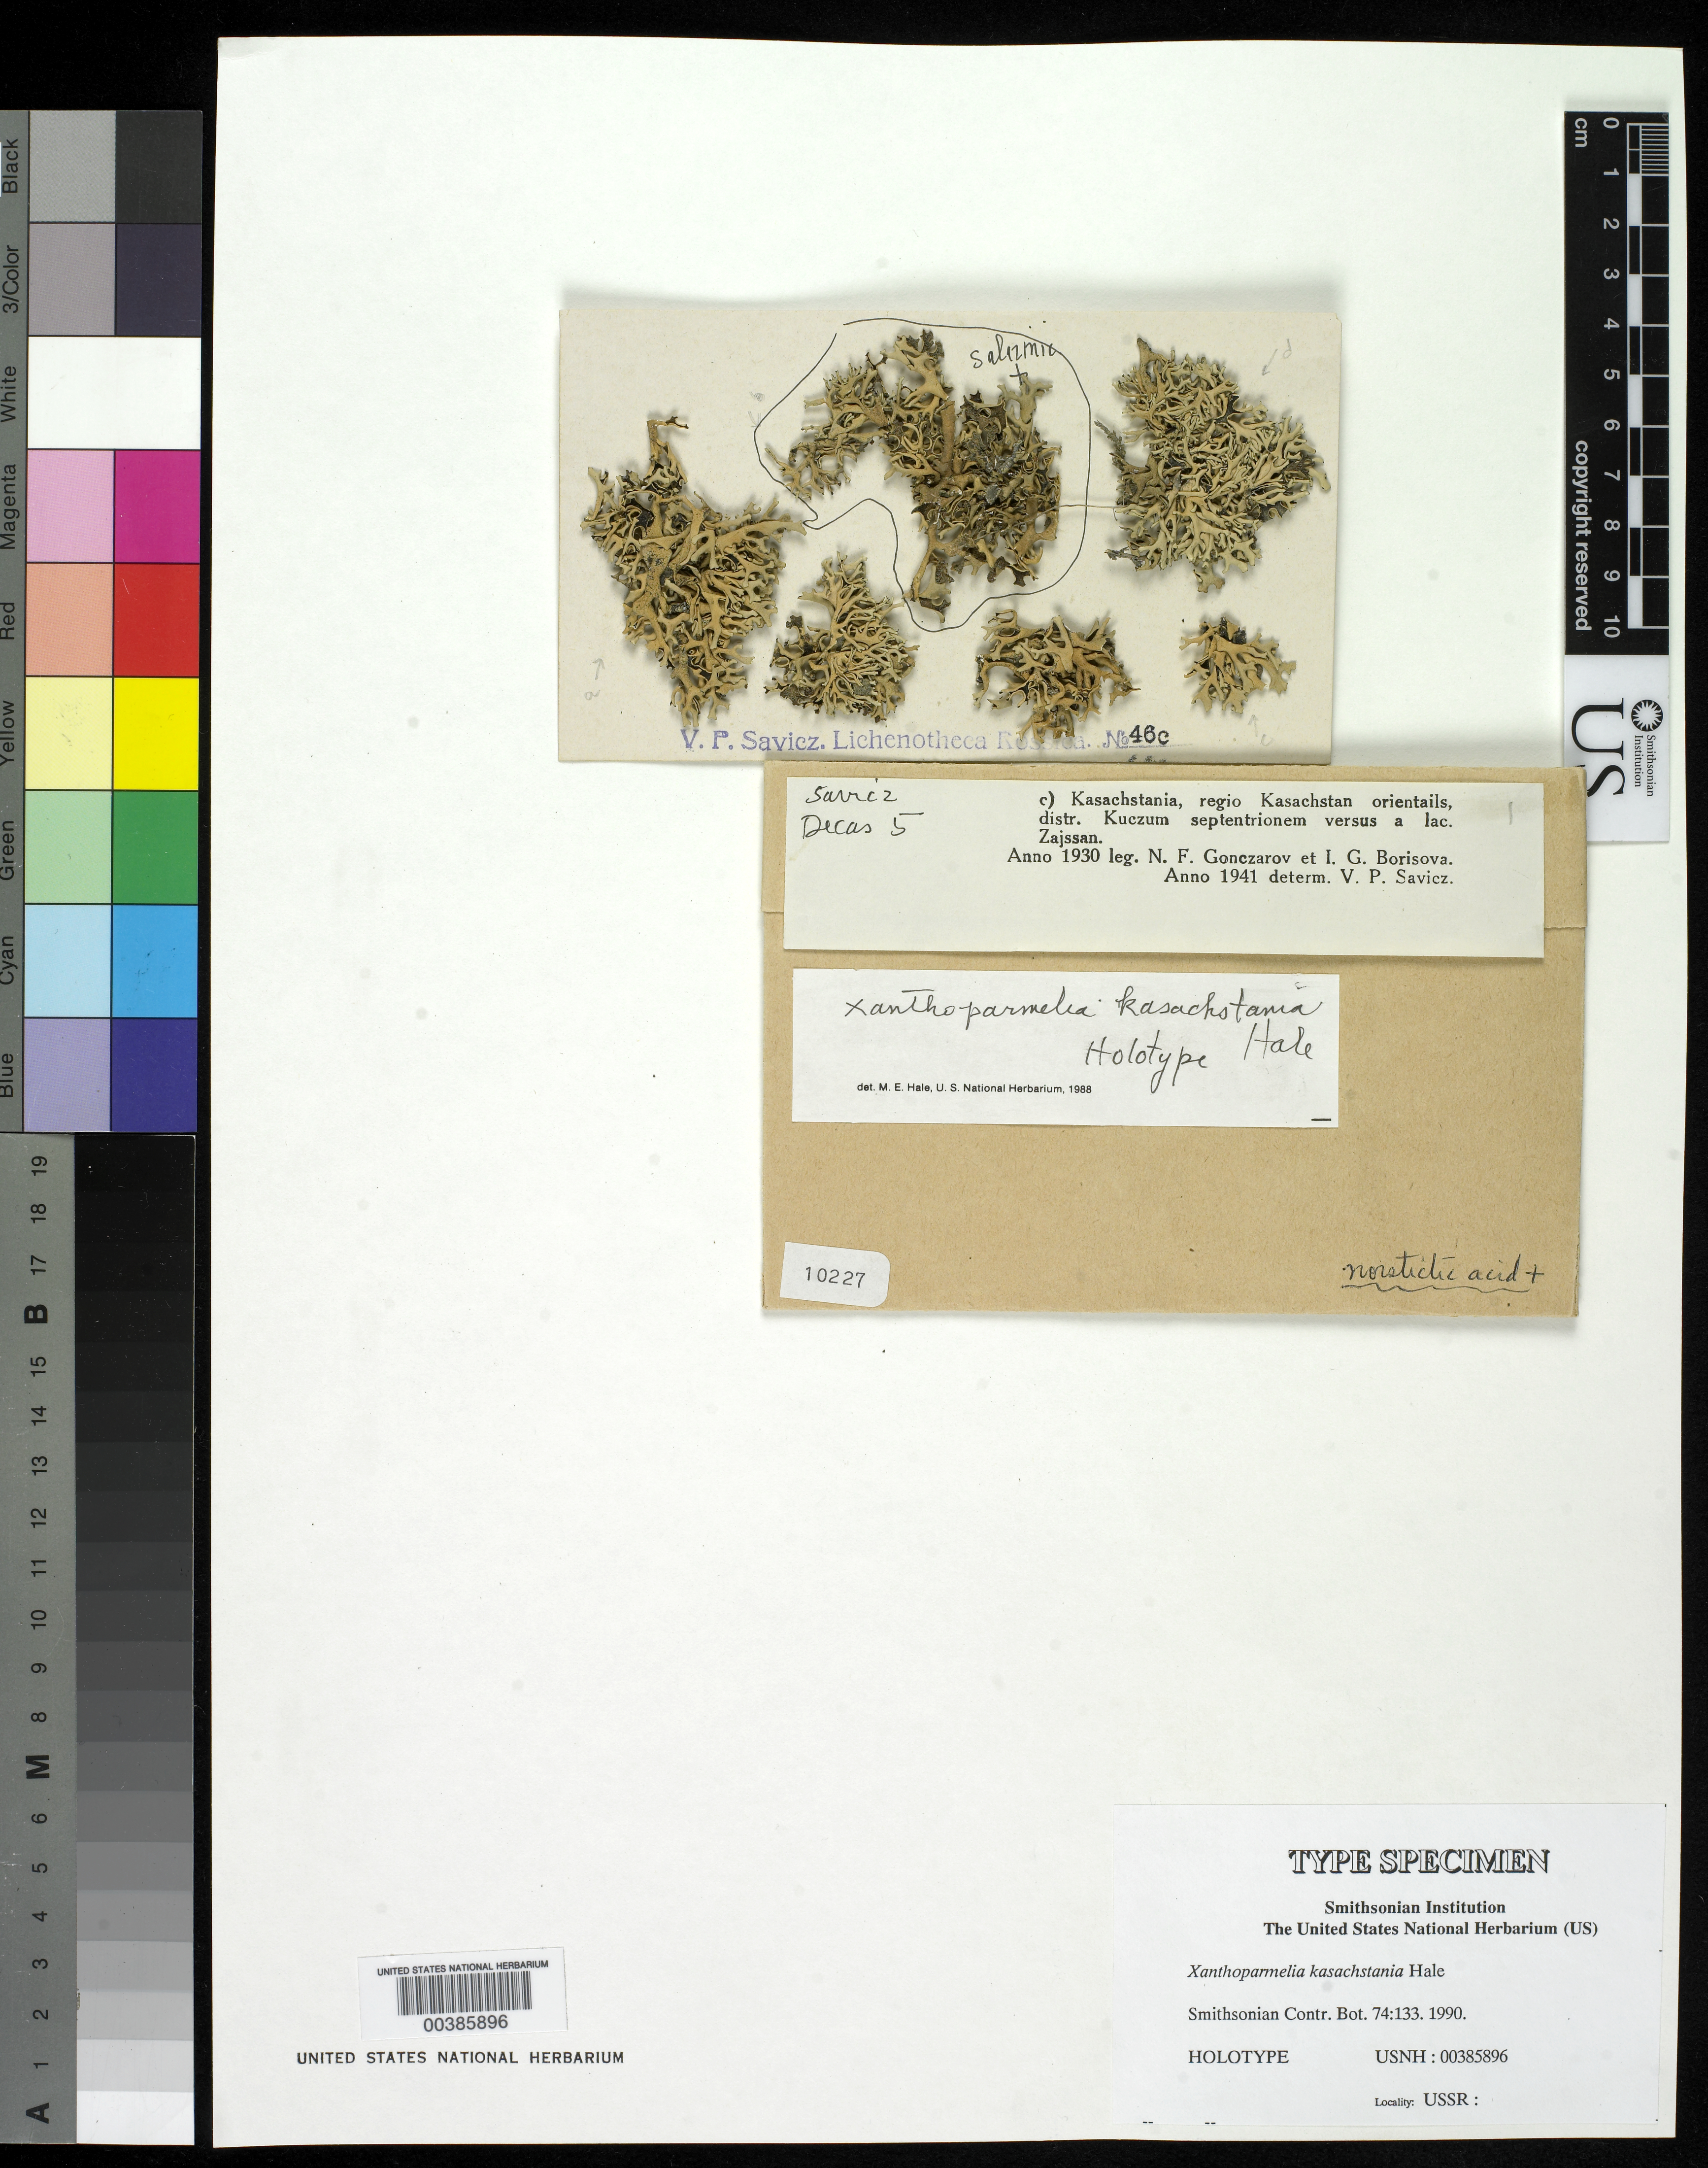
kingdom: Fungi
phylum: Ascomycota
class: Lecanoromycetes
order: Lecanorales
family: Parmeliaceae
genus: Xanthoparmelia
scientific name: Xanthoparmelia kasachstania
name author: Hale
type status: Holotype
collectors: N. F. Gonczarov & I. Borisova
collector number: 46 c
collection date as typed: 1930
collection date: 1930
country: Kazakhstan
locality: Kasachstania, regio Kasachstan orientalis, Dist. Kuczum septentrionem versus a Lac. Zajssan. [Kazakhstan, E Kazakhstan region, Kuczum Dist., N towards Lake Zaysan.]